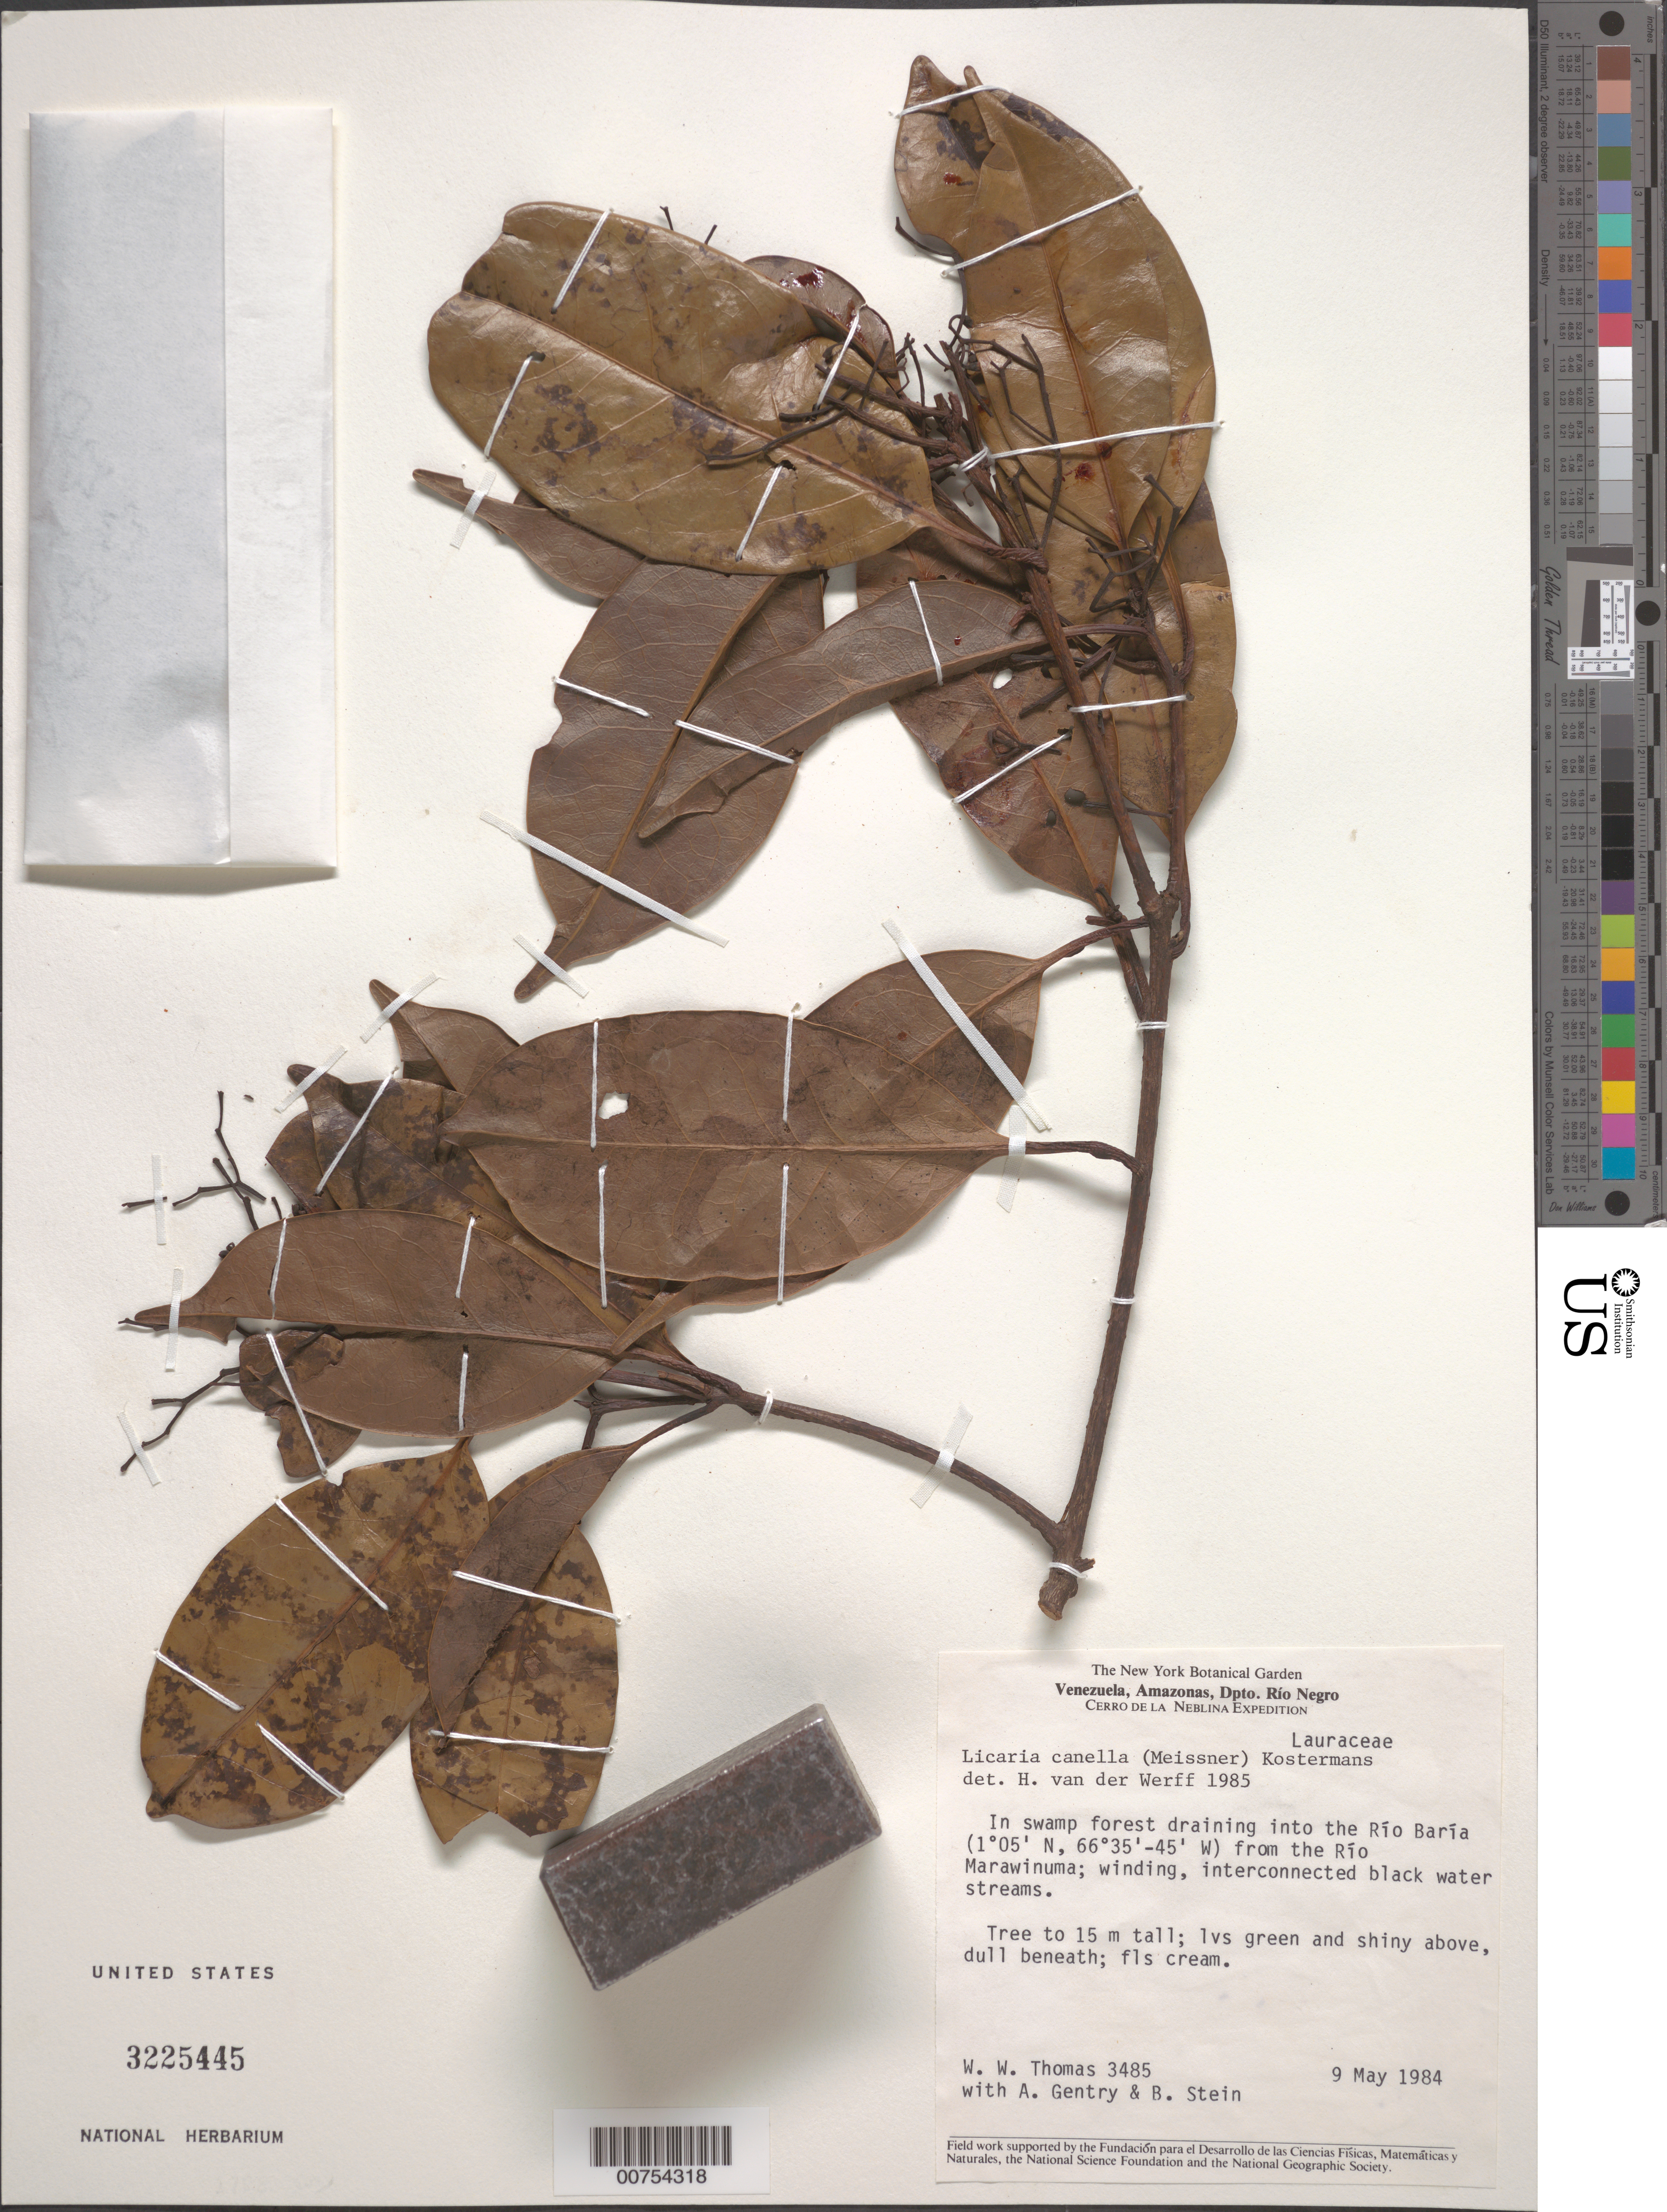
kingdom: Plantae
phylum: Tracheophyta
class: Magnoliopsida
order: Laurales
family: Lauraceae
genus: Licaria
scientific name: Licaria cannella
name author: (Meisn.) Kosterm.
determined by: van der Werff, H., (MO), Missouri Botanical Garden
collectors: W. W. Thomas, A. H. Gentry & B. A. Stein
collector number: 3485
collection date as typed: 9-May-84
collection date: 1984-05-09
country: Venezuela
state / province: Amazonas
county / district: Río Negro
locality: Cerro de La Neblina, swamp forest draining Rio Baria from the Rio Marawinuma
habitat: Swamp forest; interconnected black water streams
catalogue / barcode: US 3225445